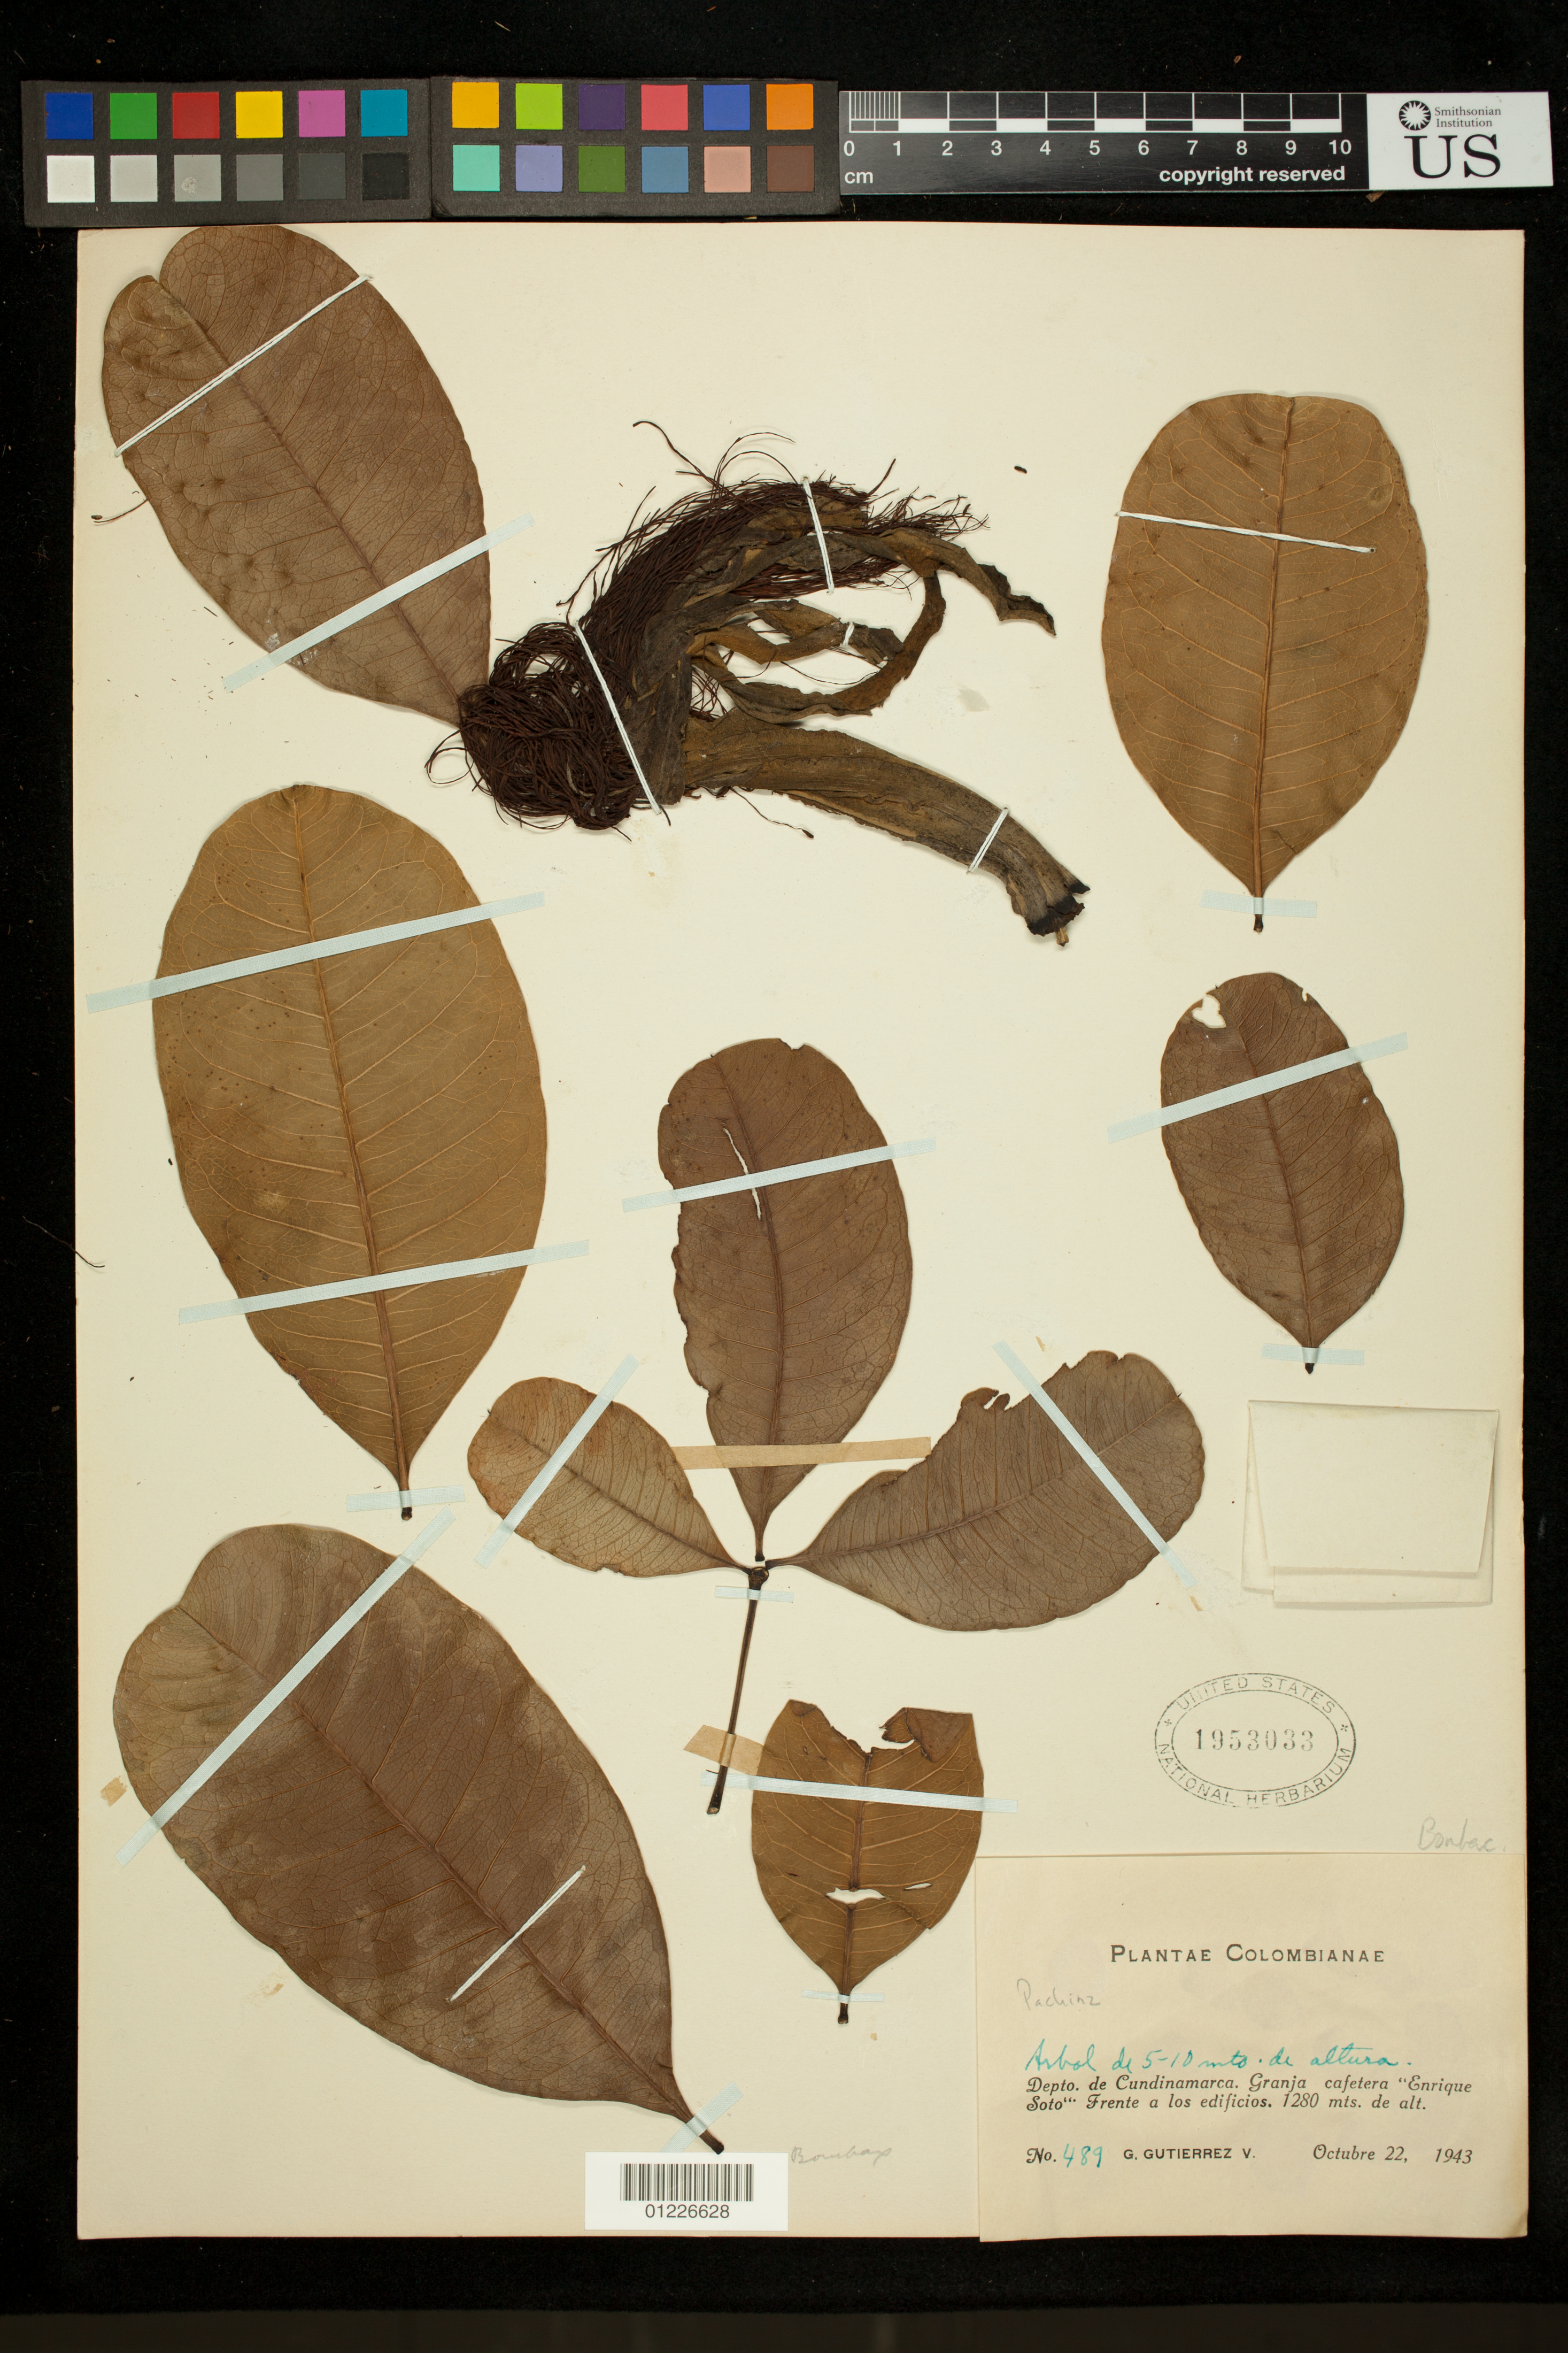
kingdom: Plantae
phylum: Tracheophyta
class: Magnoliopsida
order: Malvales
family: Malvaceae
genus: Pachira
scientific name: Pachira sp.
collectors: G. Gutiérrez V.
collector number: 489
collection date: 1943-10-22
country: Colombia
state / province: Cundinamarca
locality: Granja cafetera "Enrique Soto" Frente a los edificios.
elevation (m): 1280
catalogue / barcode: US 1953033